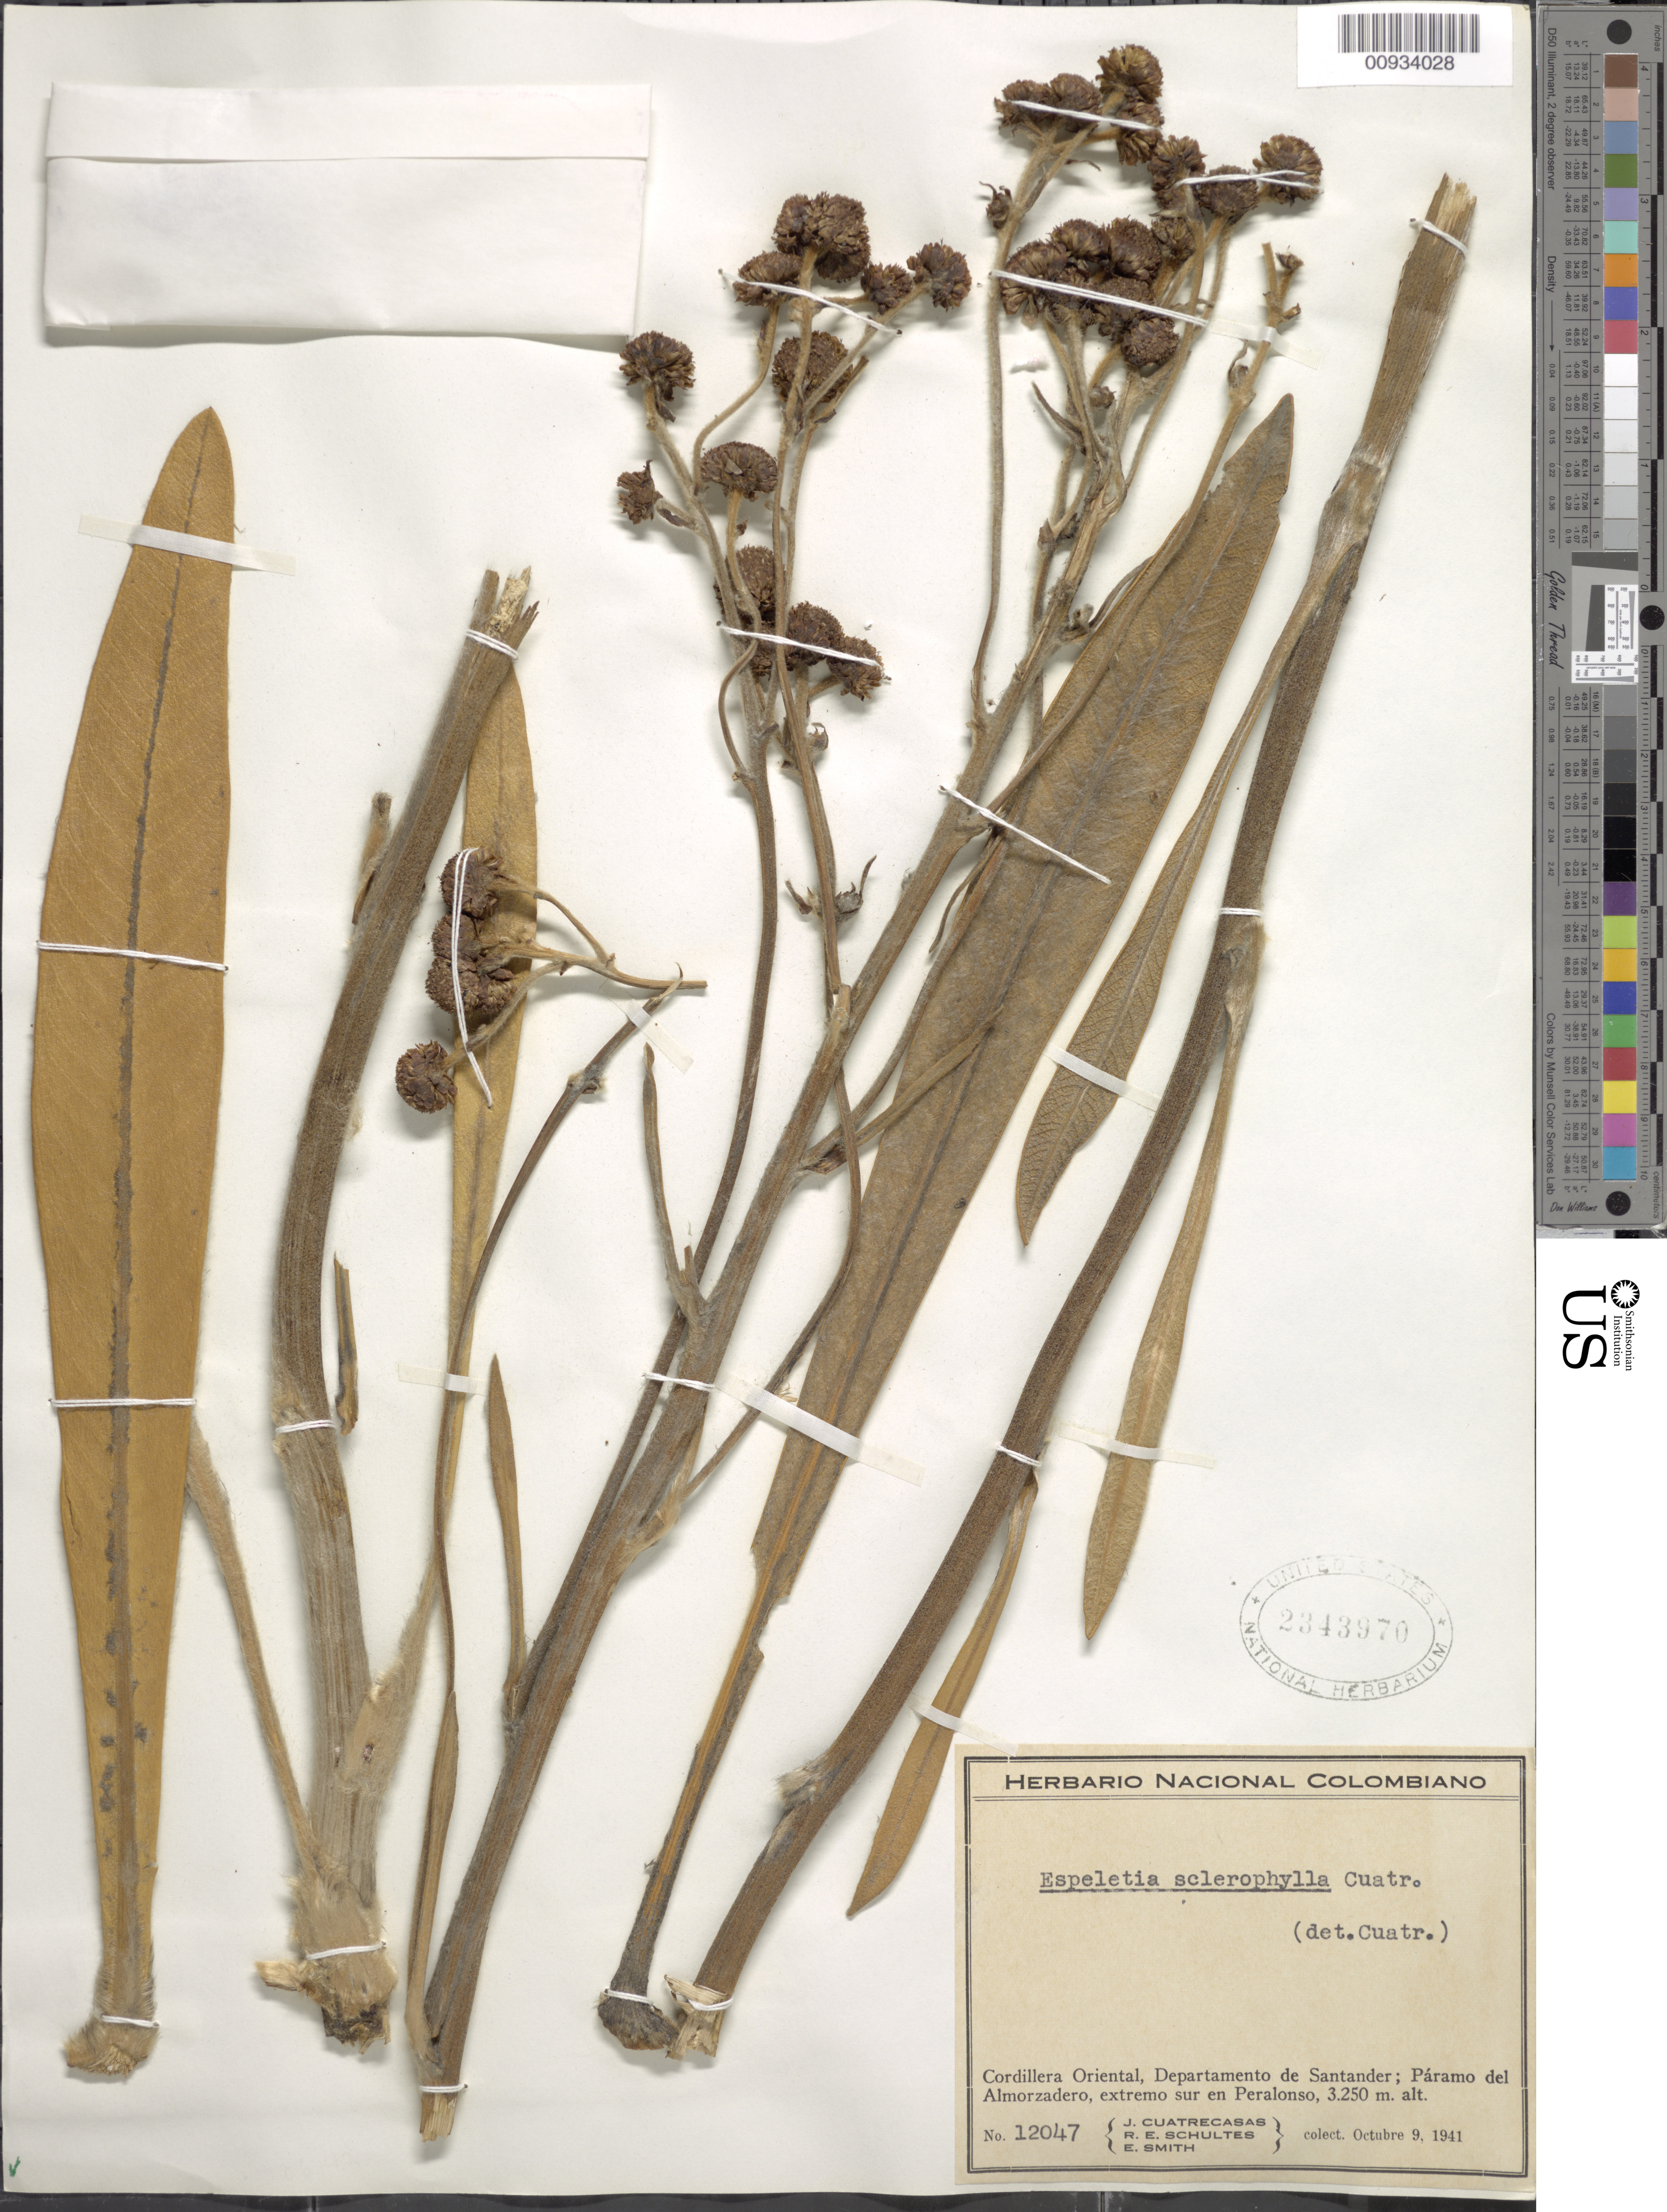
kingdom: Plantae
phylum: Tracheophyta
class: Magnoliopsida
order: Asterales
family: Asteraceae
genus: Espeletiopsis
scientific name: Espeletiopsis sclerophylla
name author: (Cuatrec.) Cuatrec.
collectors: J. Cuatrecasas, R. E. Schultes & C. E. Smith Jr.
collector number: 12047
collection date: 1941-10-09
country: Colombia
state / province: Santander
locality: Páramo del Almorzadero. Extremo sur en Peralonso.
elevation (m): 3250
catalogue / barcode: US 2343970